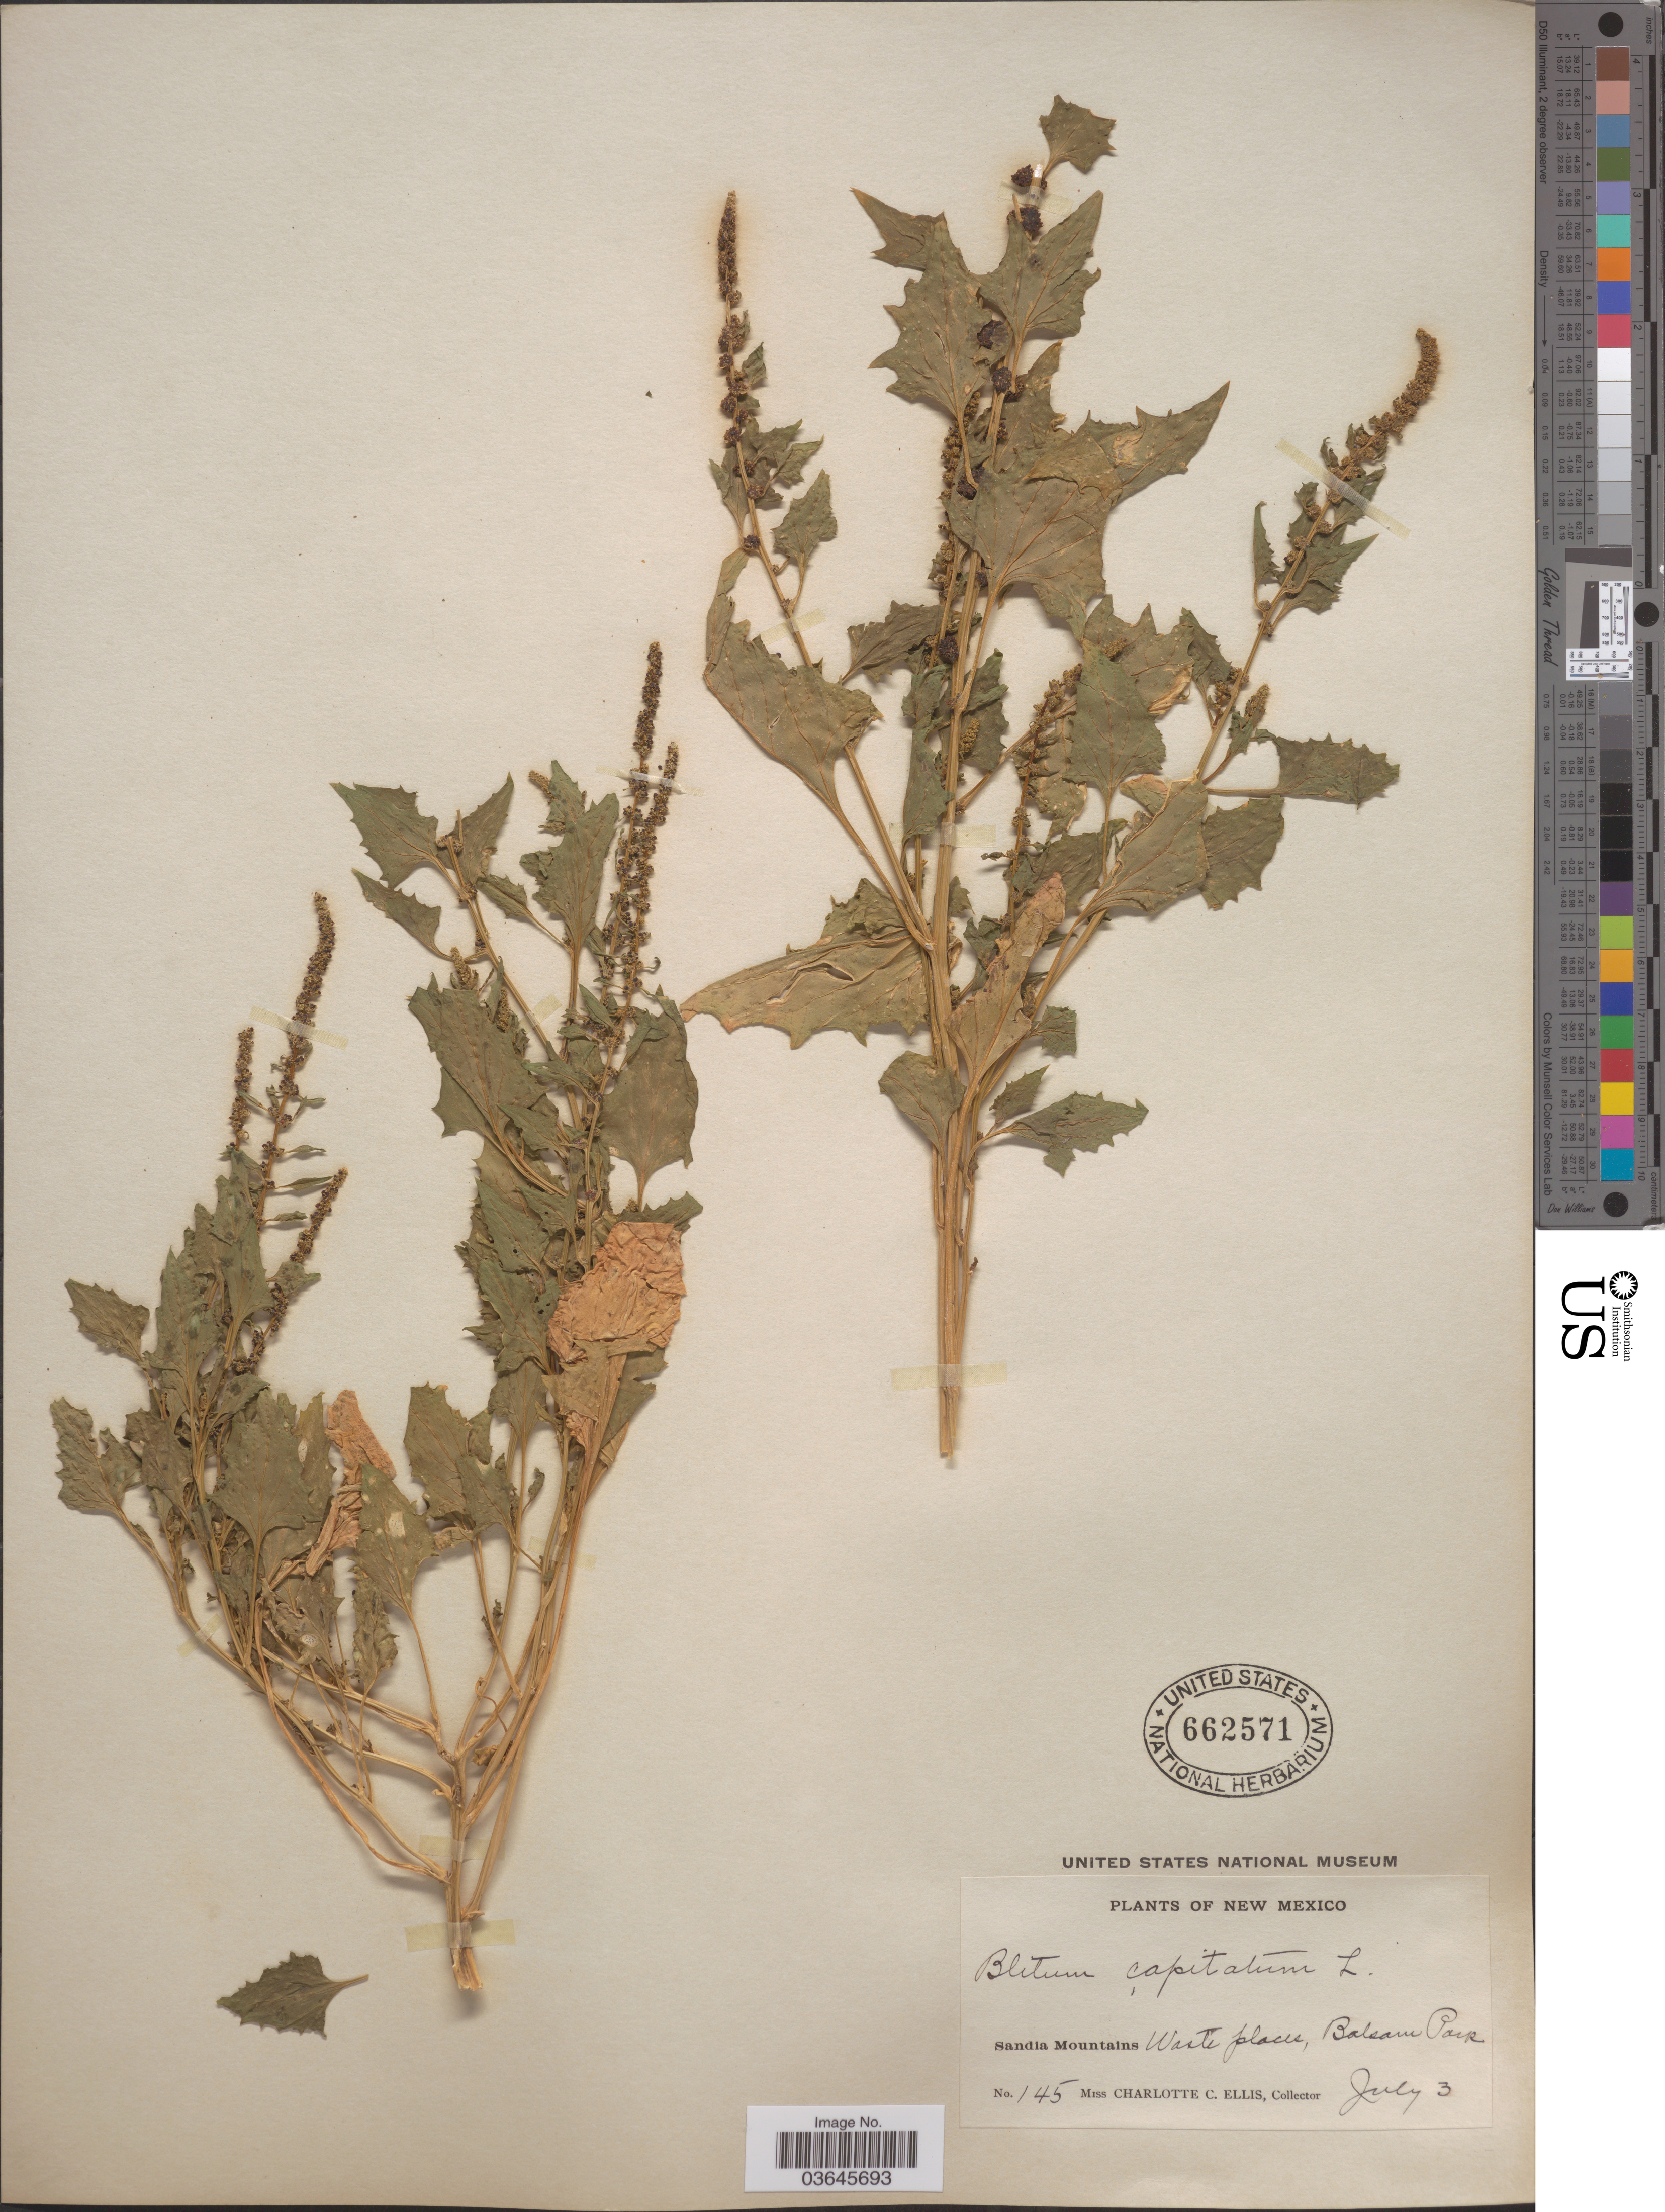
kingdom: Plantae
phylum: Tracheophyta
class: Magnoliopsida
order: Caryophyllales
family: Amaranthaceae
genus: Blitum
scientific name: Blitum capitatum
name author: L.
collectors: C. C. Ellis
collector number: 145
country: United States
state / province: New Mexico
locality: Sandia Mountains. Balsam Park.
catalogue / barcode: US 662571